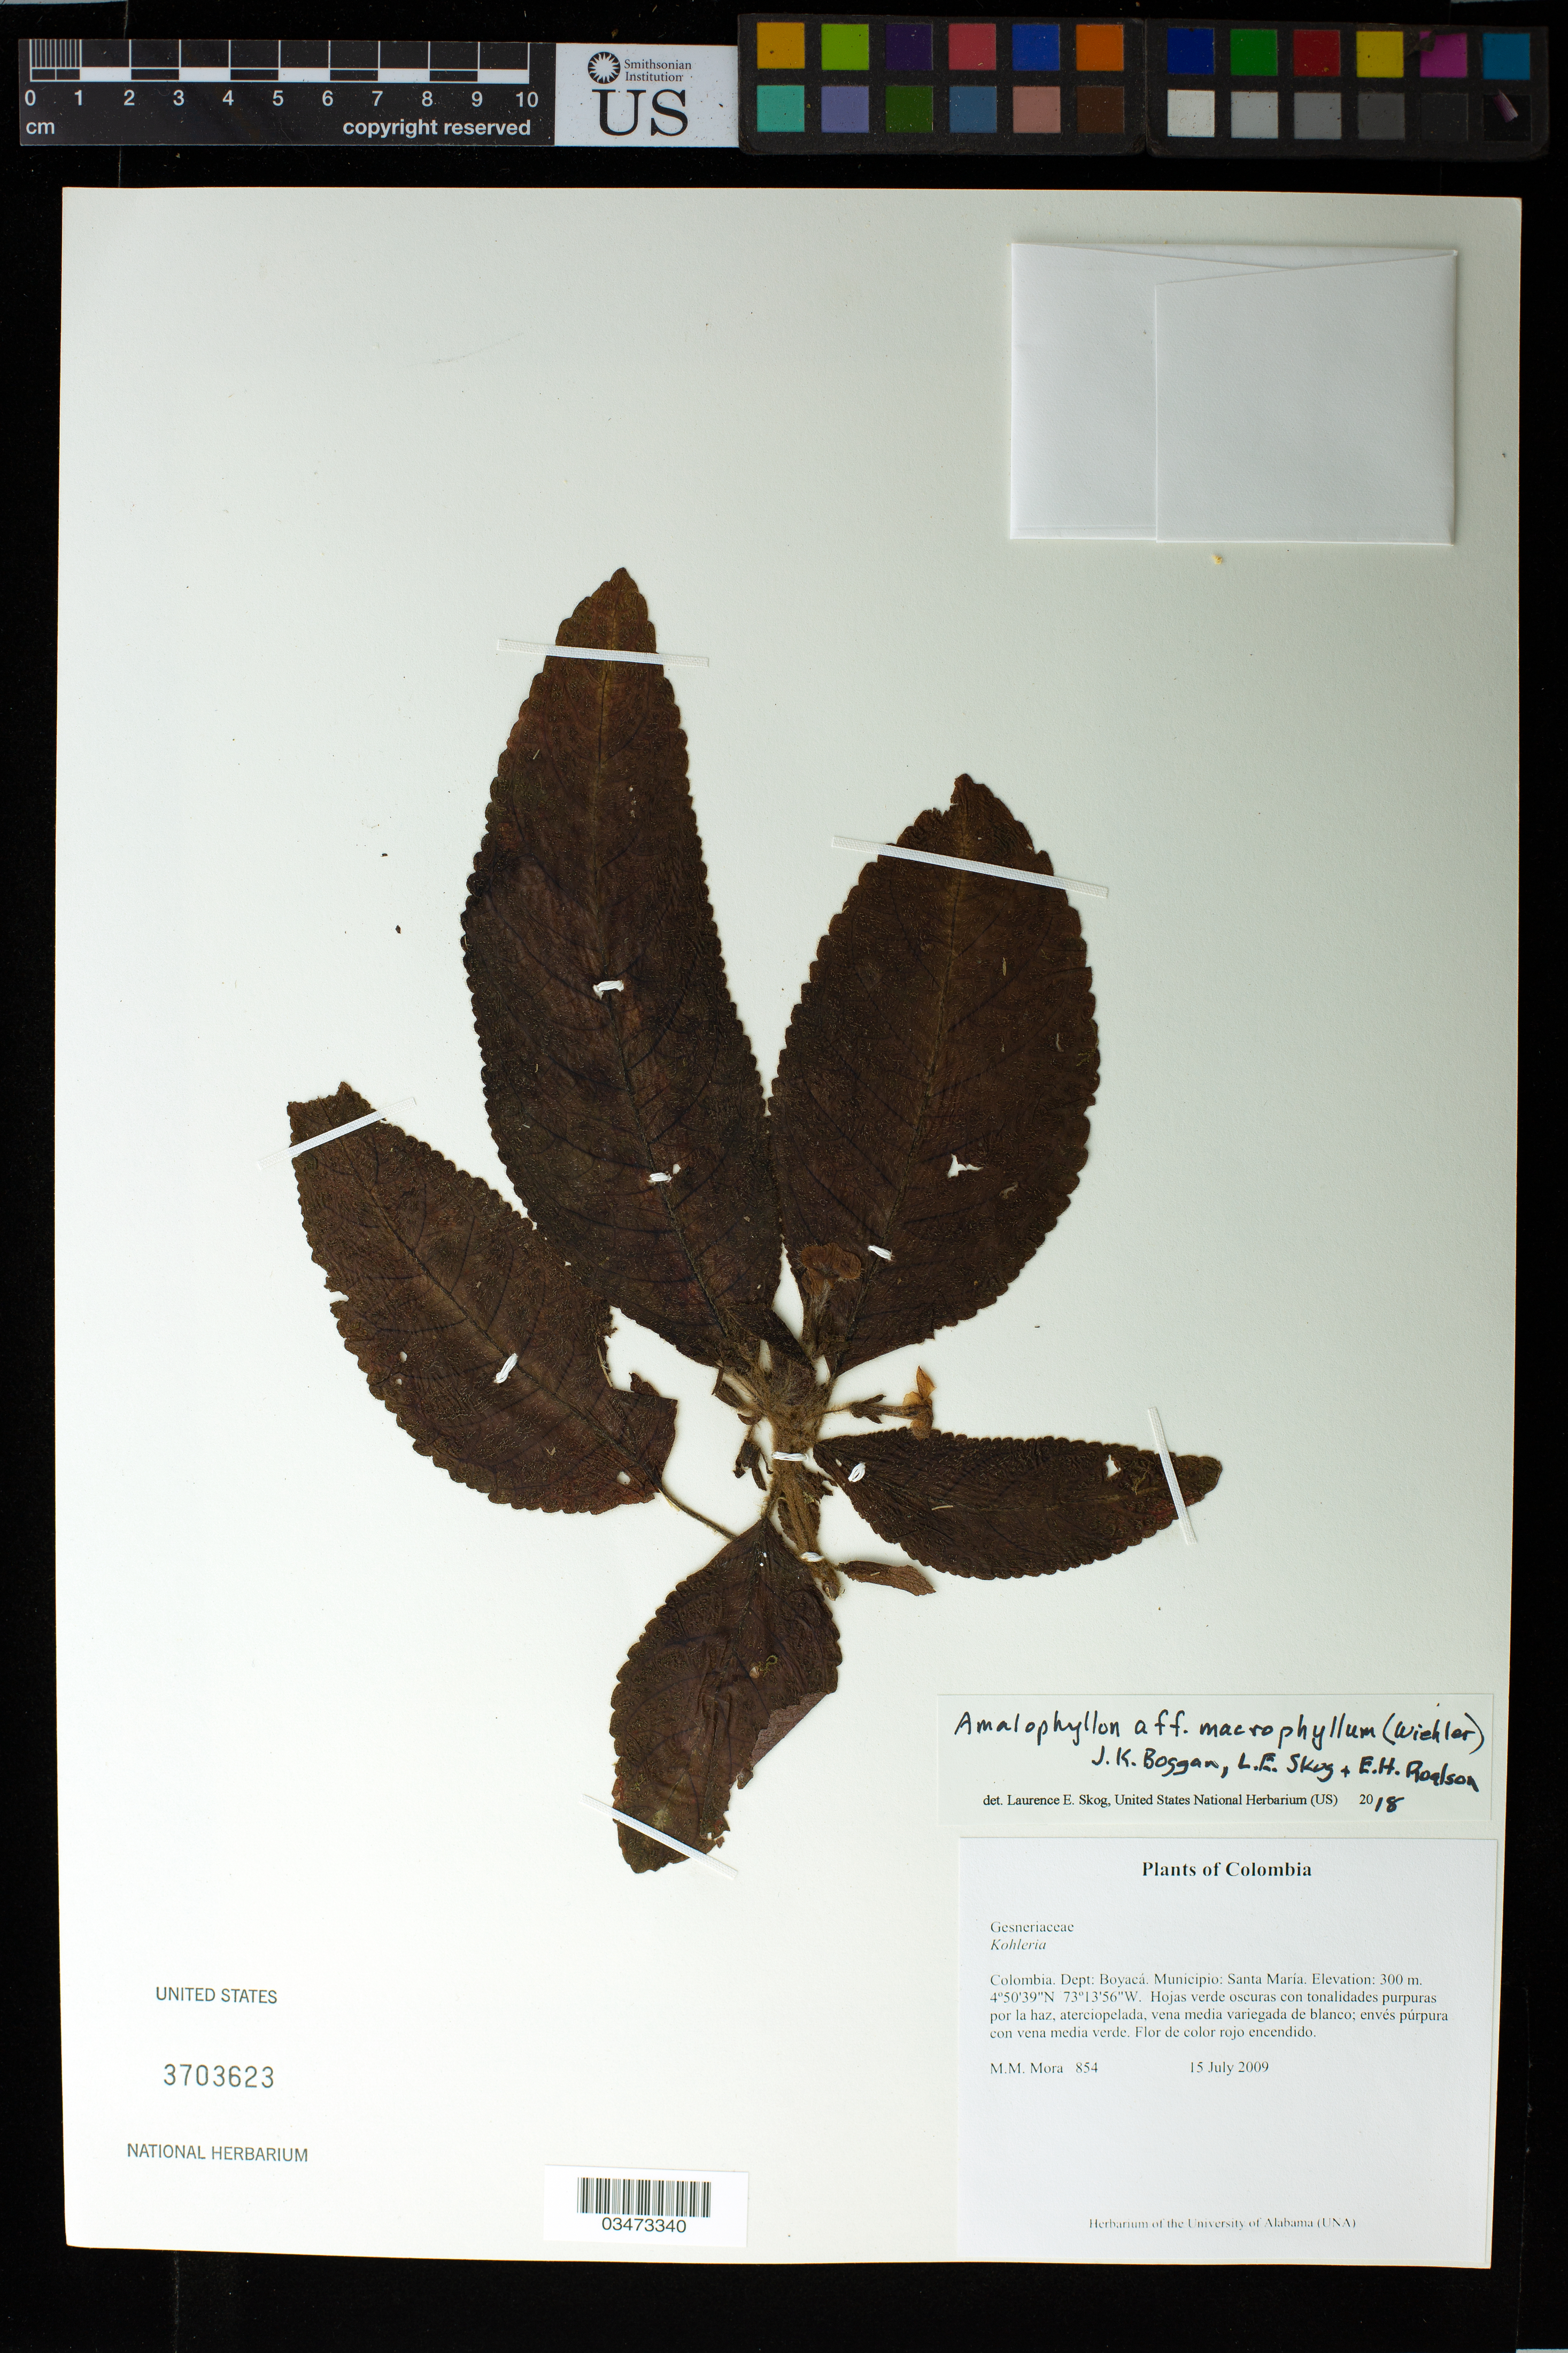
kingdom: Plantae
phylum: Tracheophyta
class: Magnoliopsida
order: Lamiales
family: Gesneriaceae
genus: Amalophyllon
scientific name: Amalophyllon macrophyllum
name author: (Wiehler) Boggan et al.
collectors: M. M. Mora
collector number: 854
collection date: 2009-07-15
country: colombia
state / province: Boyacá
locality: Santa Maria Canton.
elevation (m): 300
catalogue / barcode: US 3703623